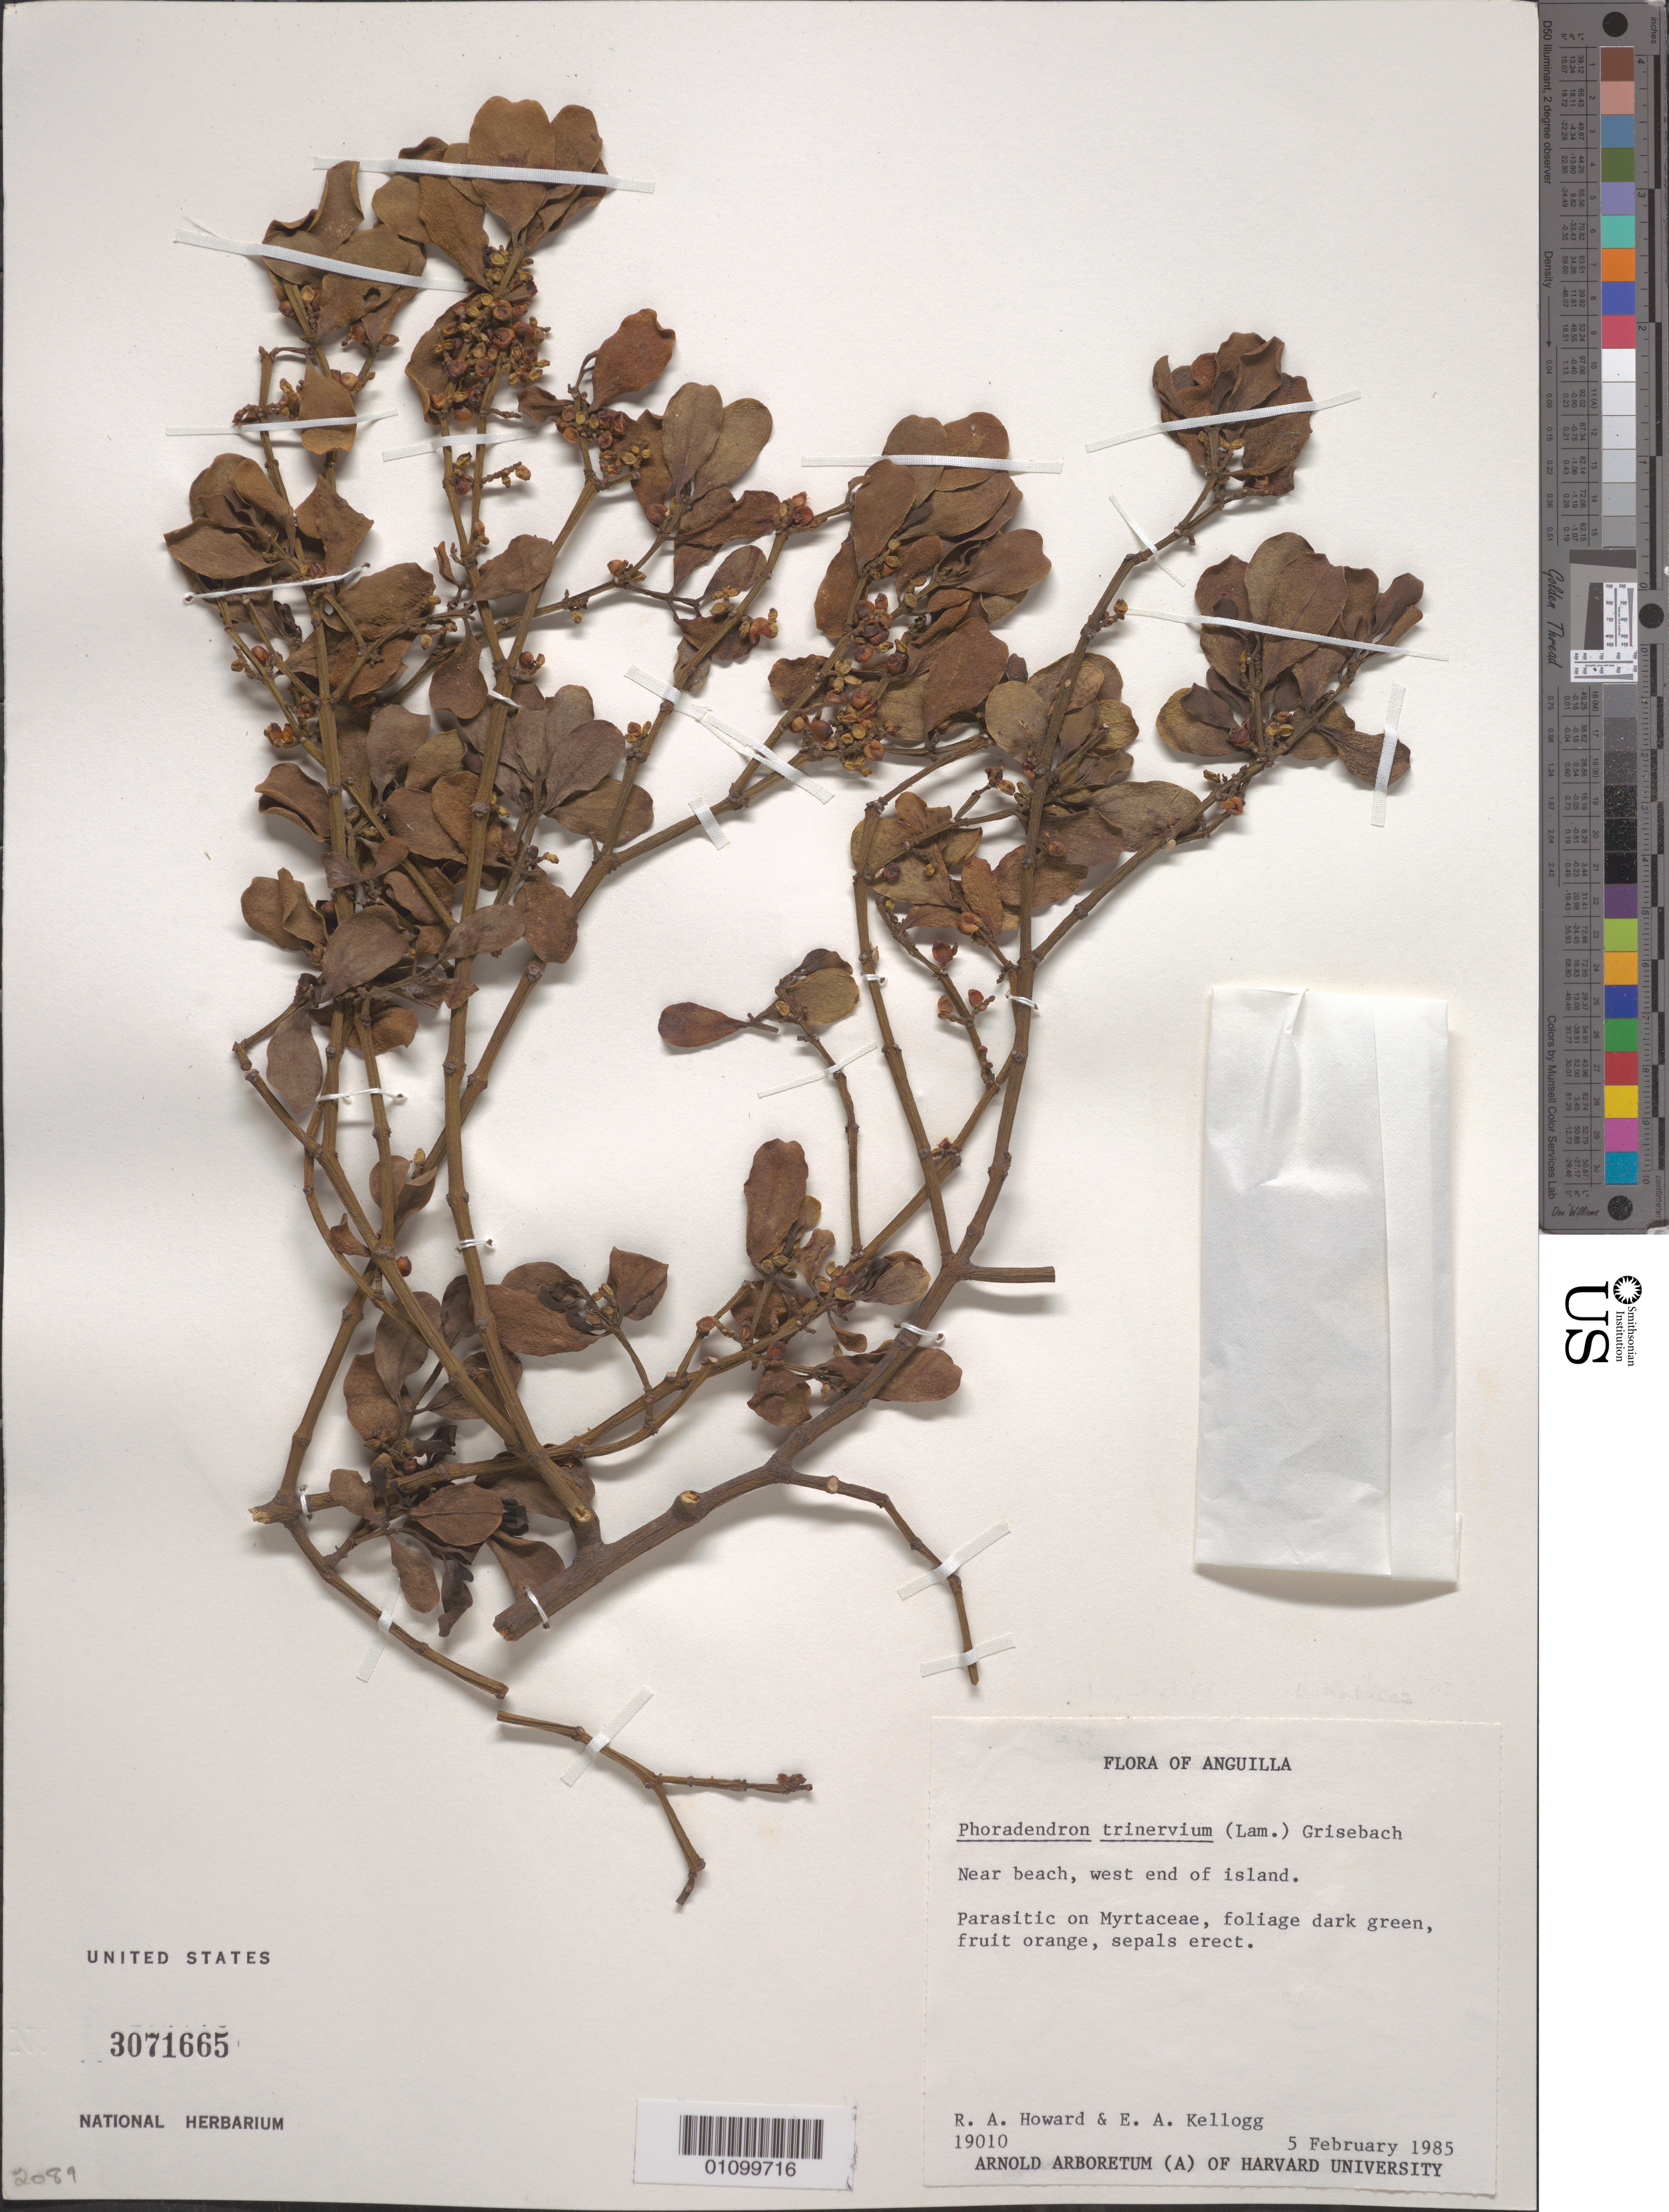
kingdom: Plantae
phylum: Tracheophyta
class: Magnoliopsida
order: Santalales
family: Viscaceae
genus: Phoradendron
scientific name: Phoradendron trinervium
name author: (Lam.) Griseb.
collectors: R. A. Howard & E. A. Kellogg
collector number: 19010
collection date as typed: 05 Feb 1985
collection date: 1985-02-05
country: Anguilla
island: Anguilla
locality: Near beach, west end of island.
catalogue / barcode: US 3071665